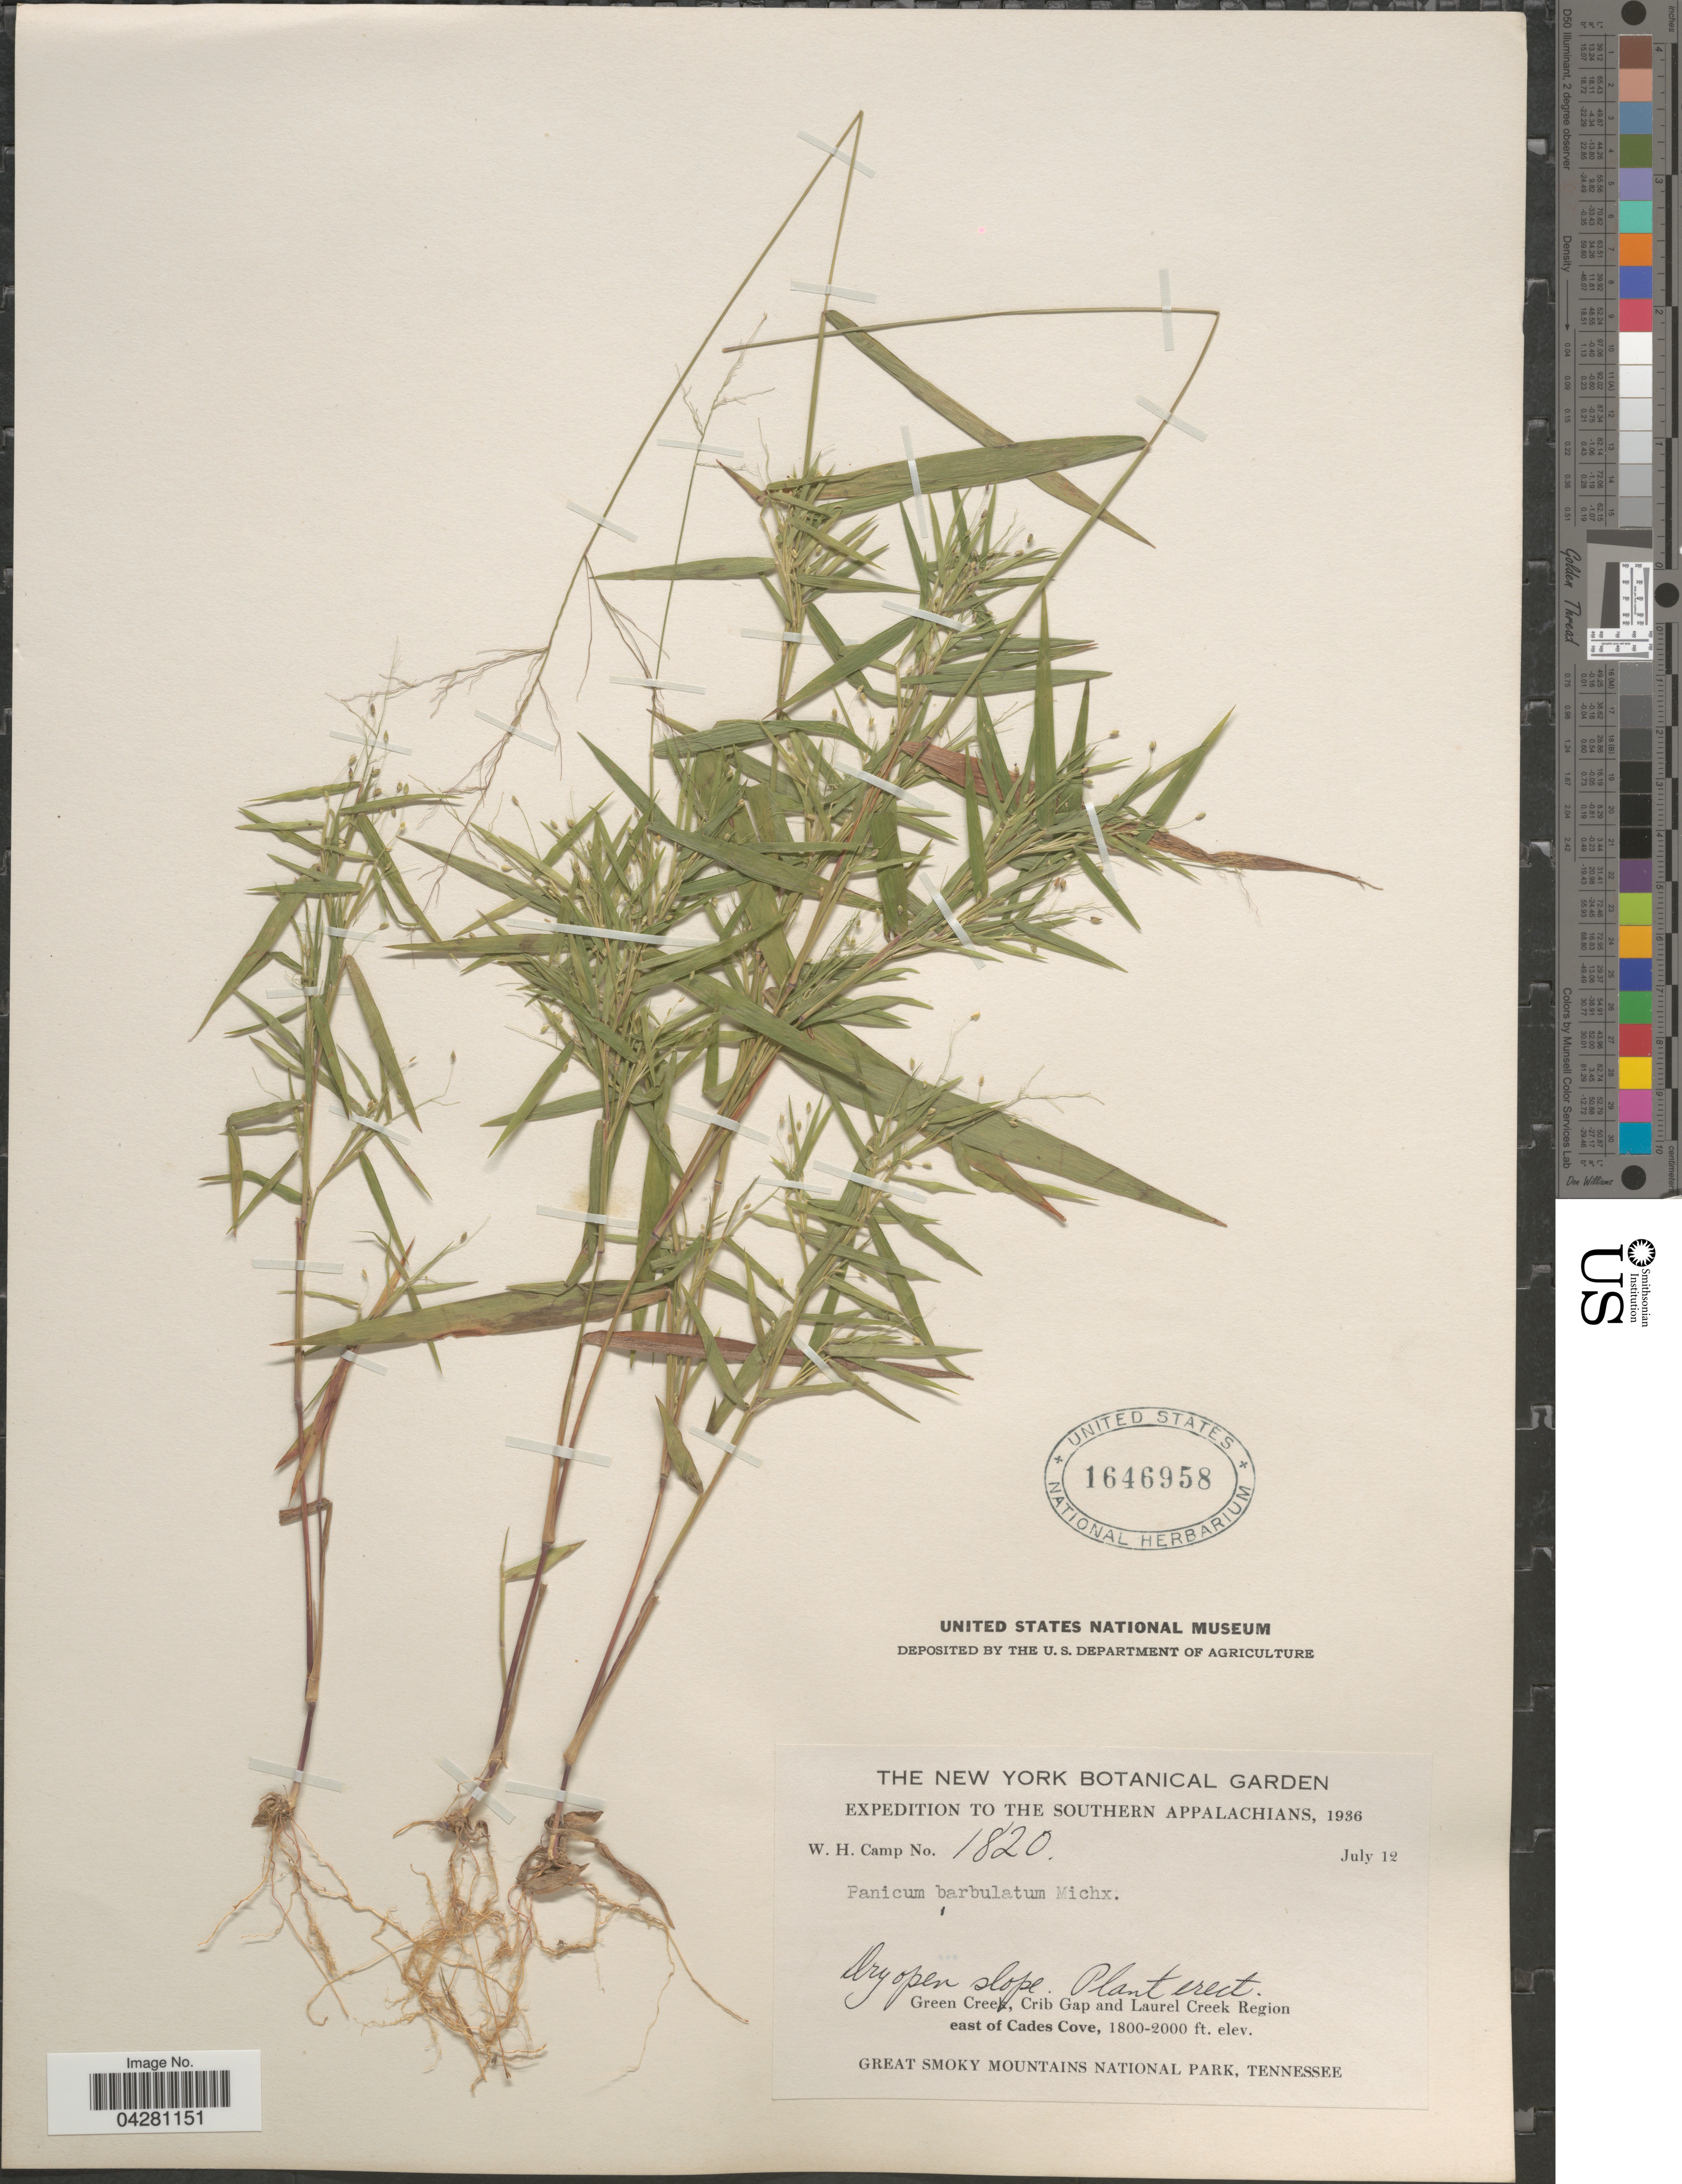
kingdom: Plantae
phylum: Tracheophyta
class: Liliopsida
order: Poales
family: Poaceae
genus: Dichanthelium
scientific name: Dichanthelium dichotomum var. dichotomum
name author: (L.) Gould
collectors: W. H. Camp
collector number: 1820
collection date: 1936-07-12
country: United States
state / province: Tennessee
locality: Expedition to the Southern Appalachians, 1936. Green Creek, Crib Gap and Laurel Creek Region east of Cades Cove. Great Smoky Mountains National Park.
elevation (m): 549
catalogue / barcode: US 1646958